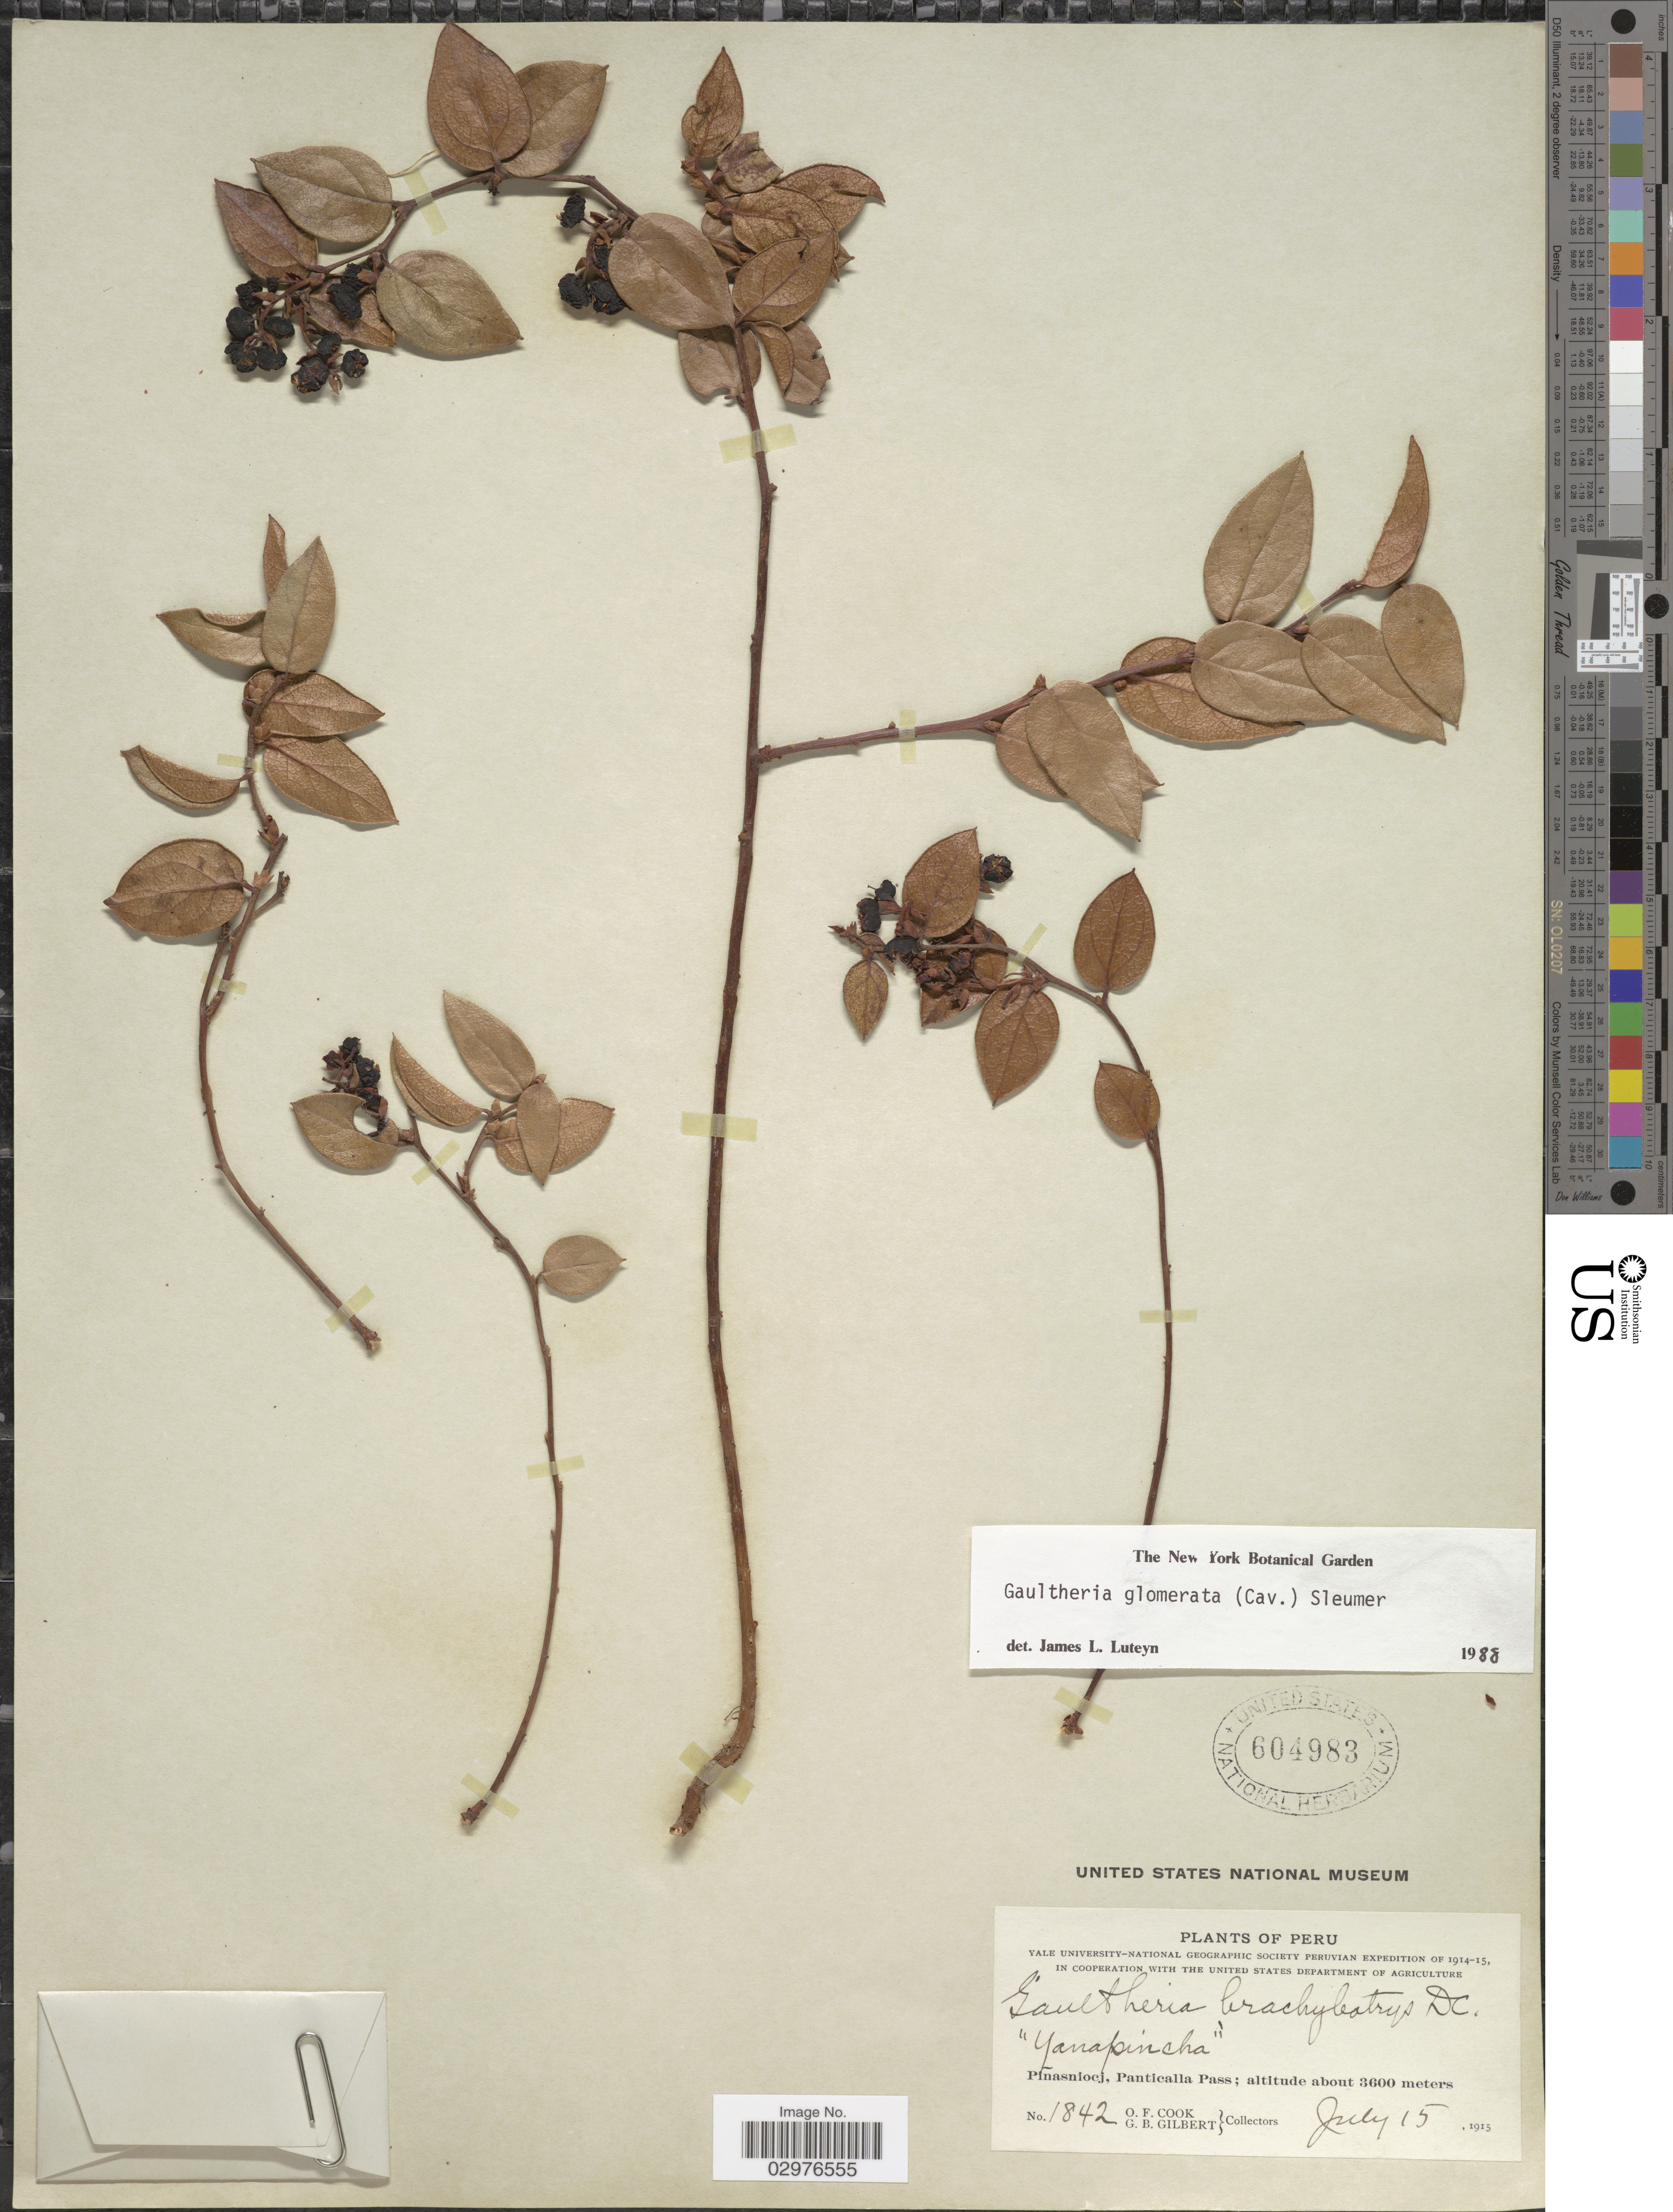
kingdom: Plantae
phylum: Tracheophyta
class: Magnoliopsida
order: Ericales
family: Ericaceae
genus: Gaultheria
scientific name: Gaultheria glomerata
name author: (Cav.) Sleumer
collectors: O. F. Cook & G. B. Gilbert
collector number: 1842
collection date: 1915-07-15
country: Peru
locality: Piñasniocj, Panticalla Pass.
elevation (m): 3600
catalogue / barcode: US 604983